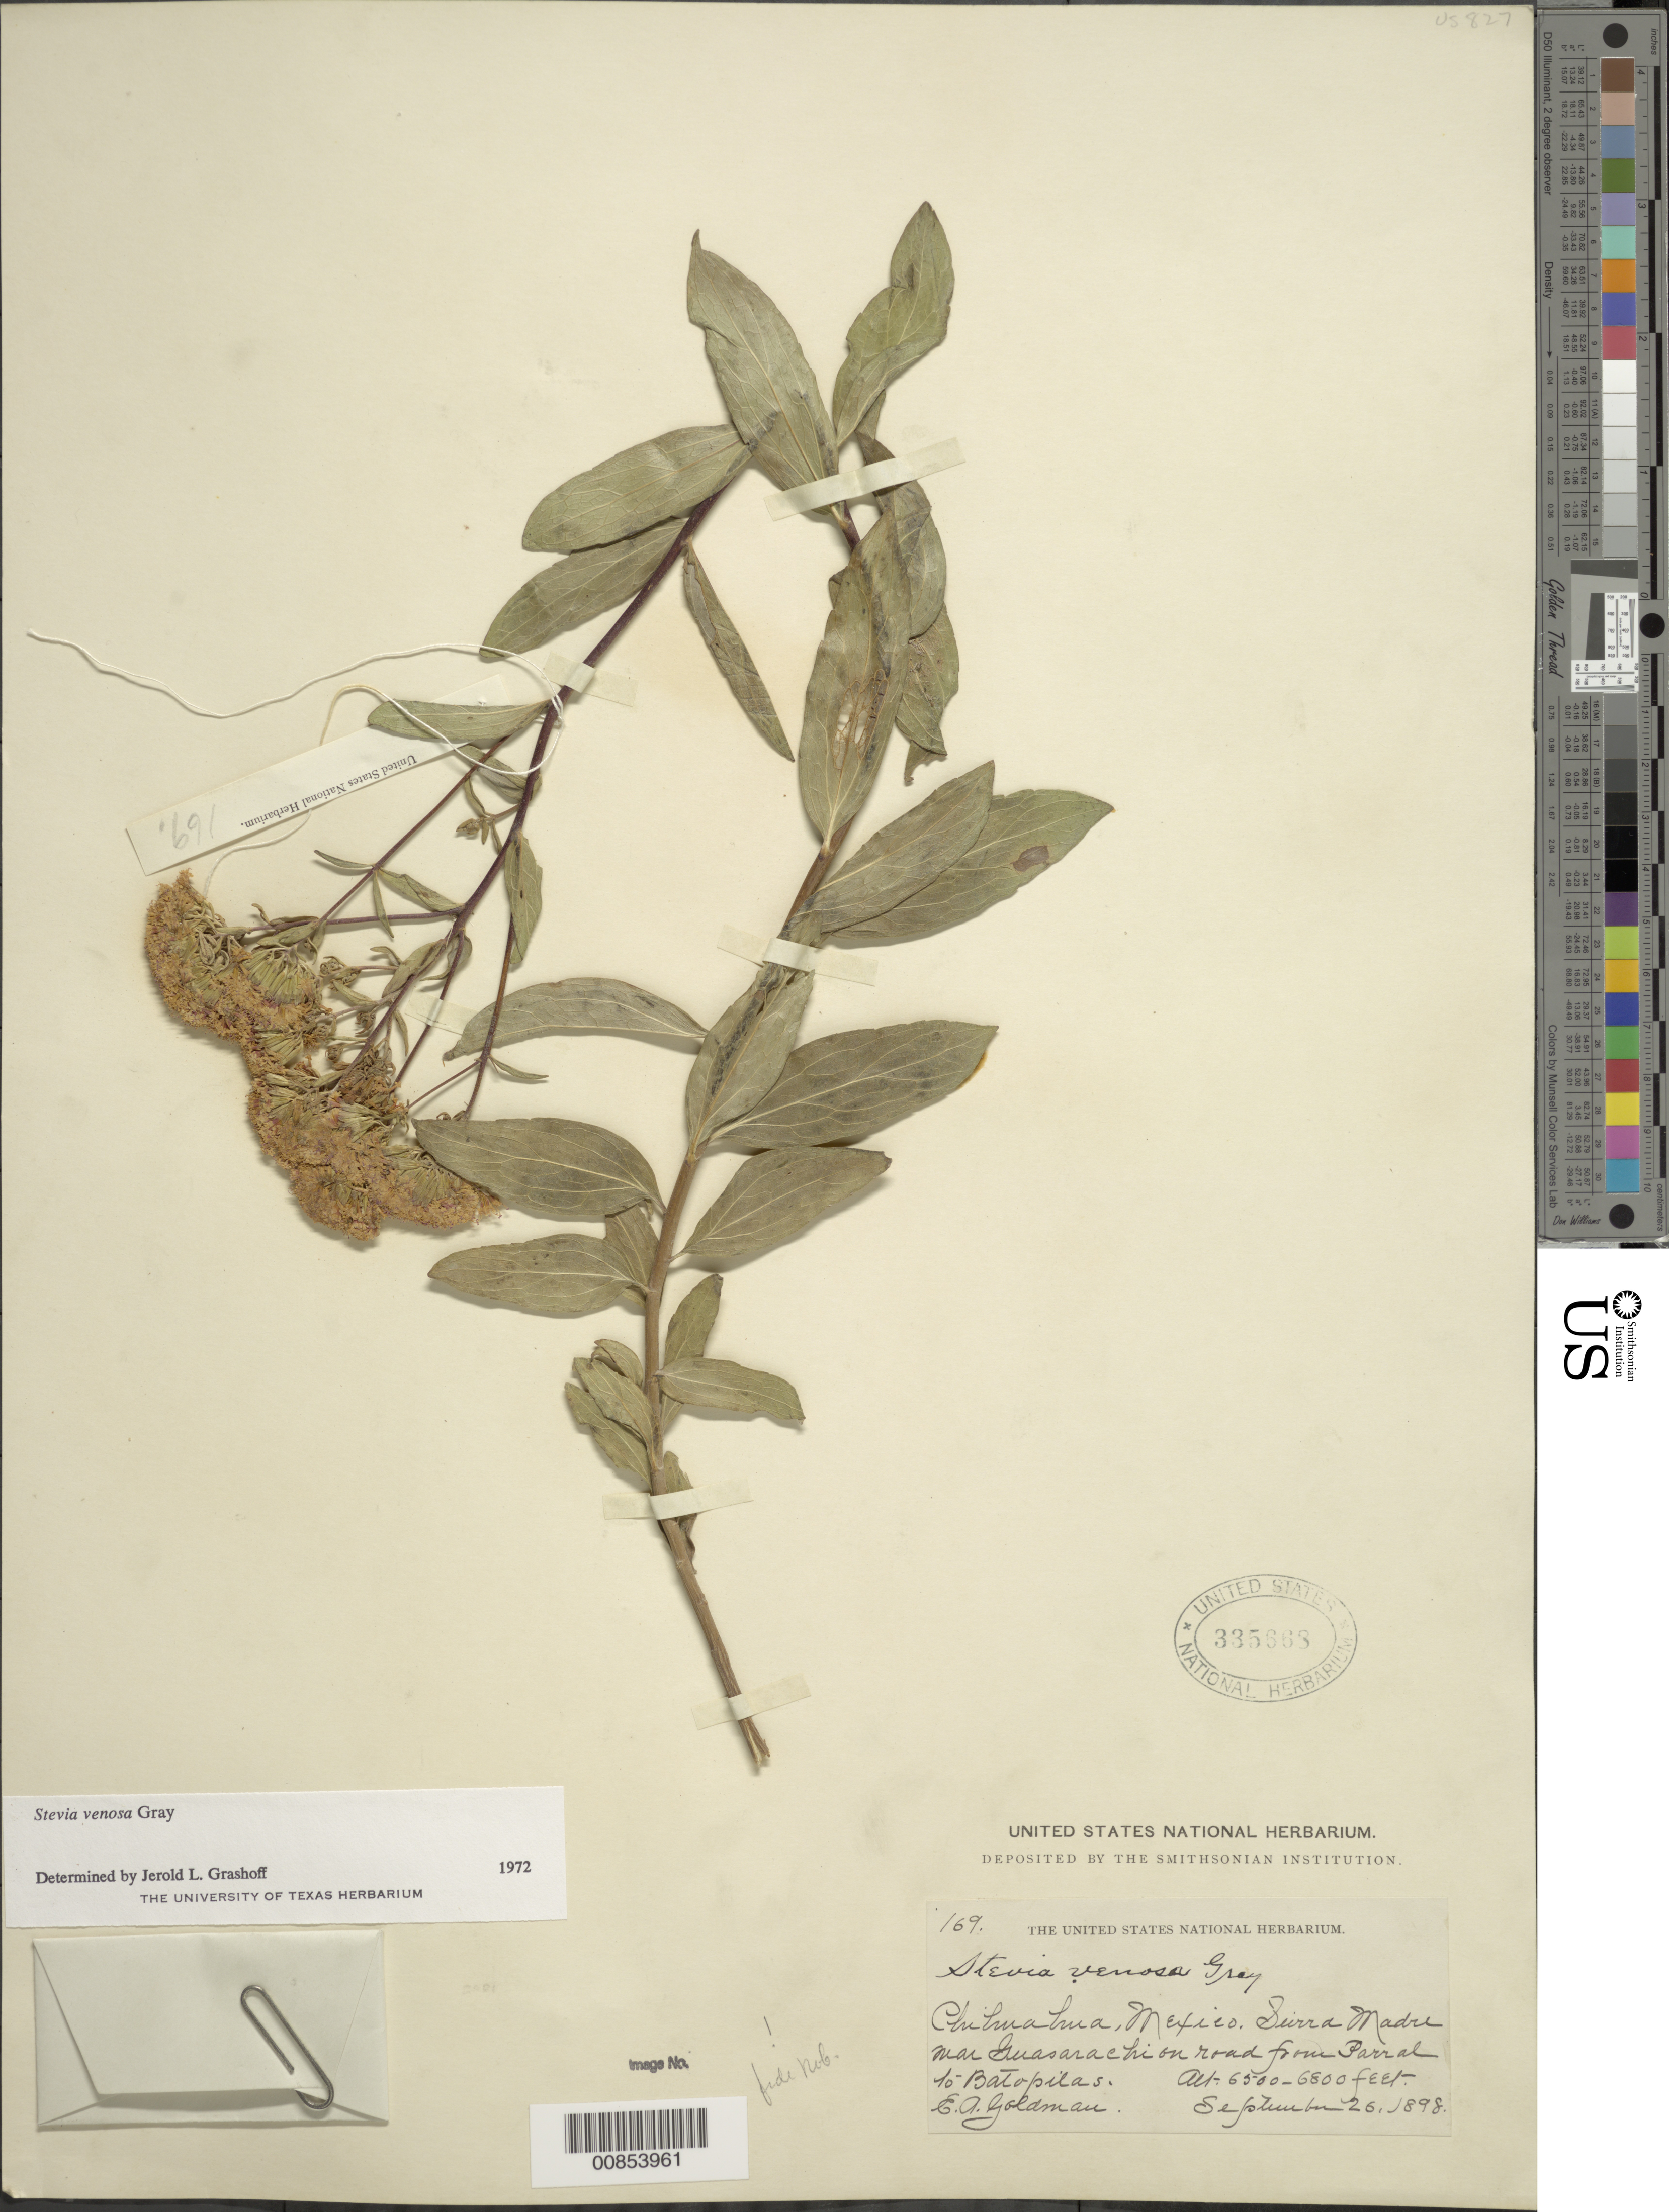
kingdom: Plantae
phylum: Tracheophyta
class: Magnoliopsida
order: Asterales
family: Asteraceae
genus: Stevia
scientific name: Stevia venosa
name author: A. Gray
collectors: E. A. Goldman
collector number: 169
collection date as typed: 26 Sep 1898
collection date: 1898-09-26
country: Mexico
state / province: Chihuahua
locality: Sierra Madre near Guasarachi on road from Parral to Batopilas.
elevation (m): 1981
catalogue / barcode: US 335668